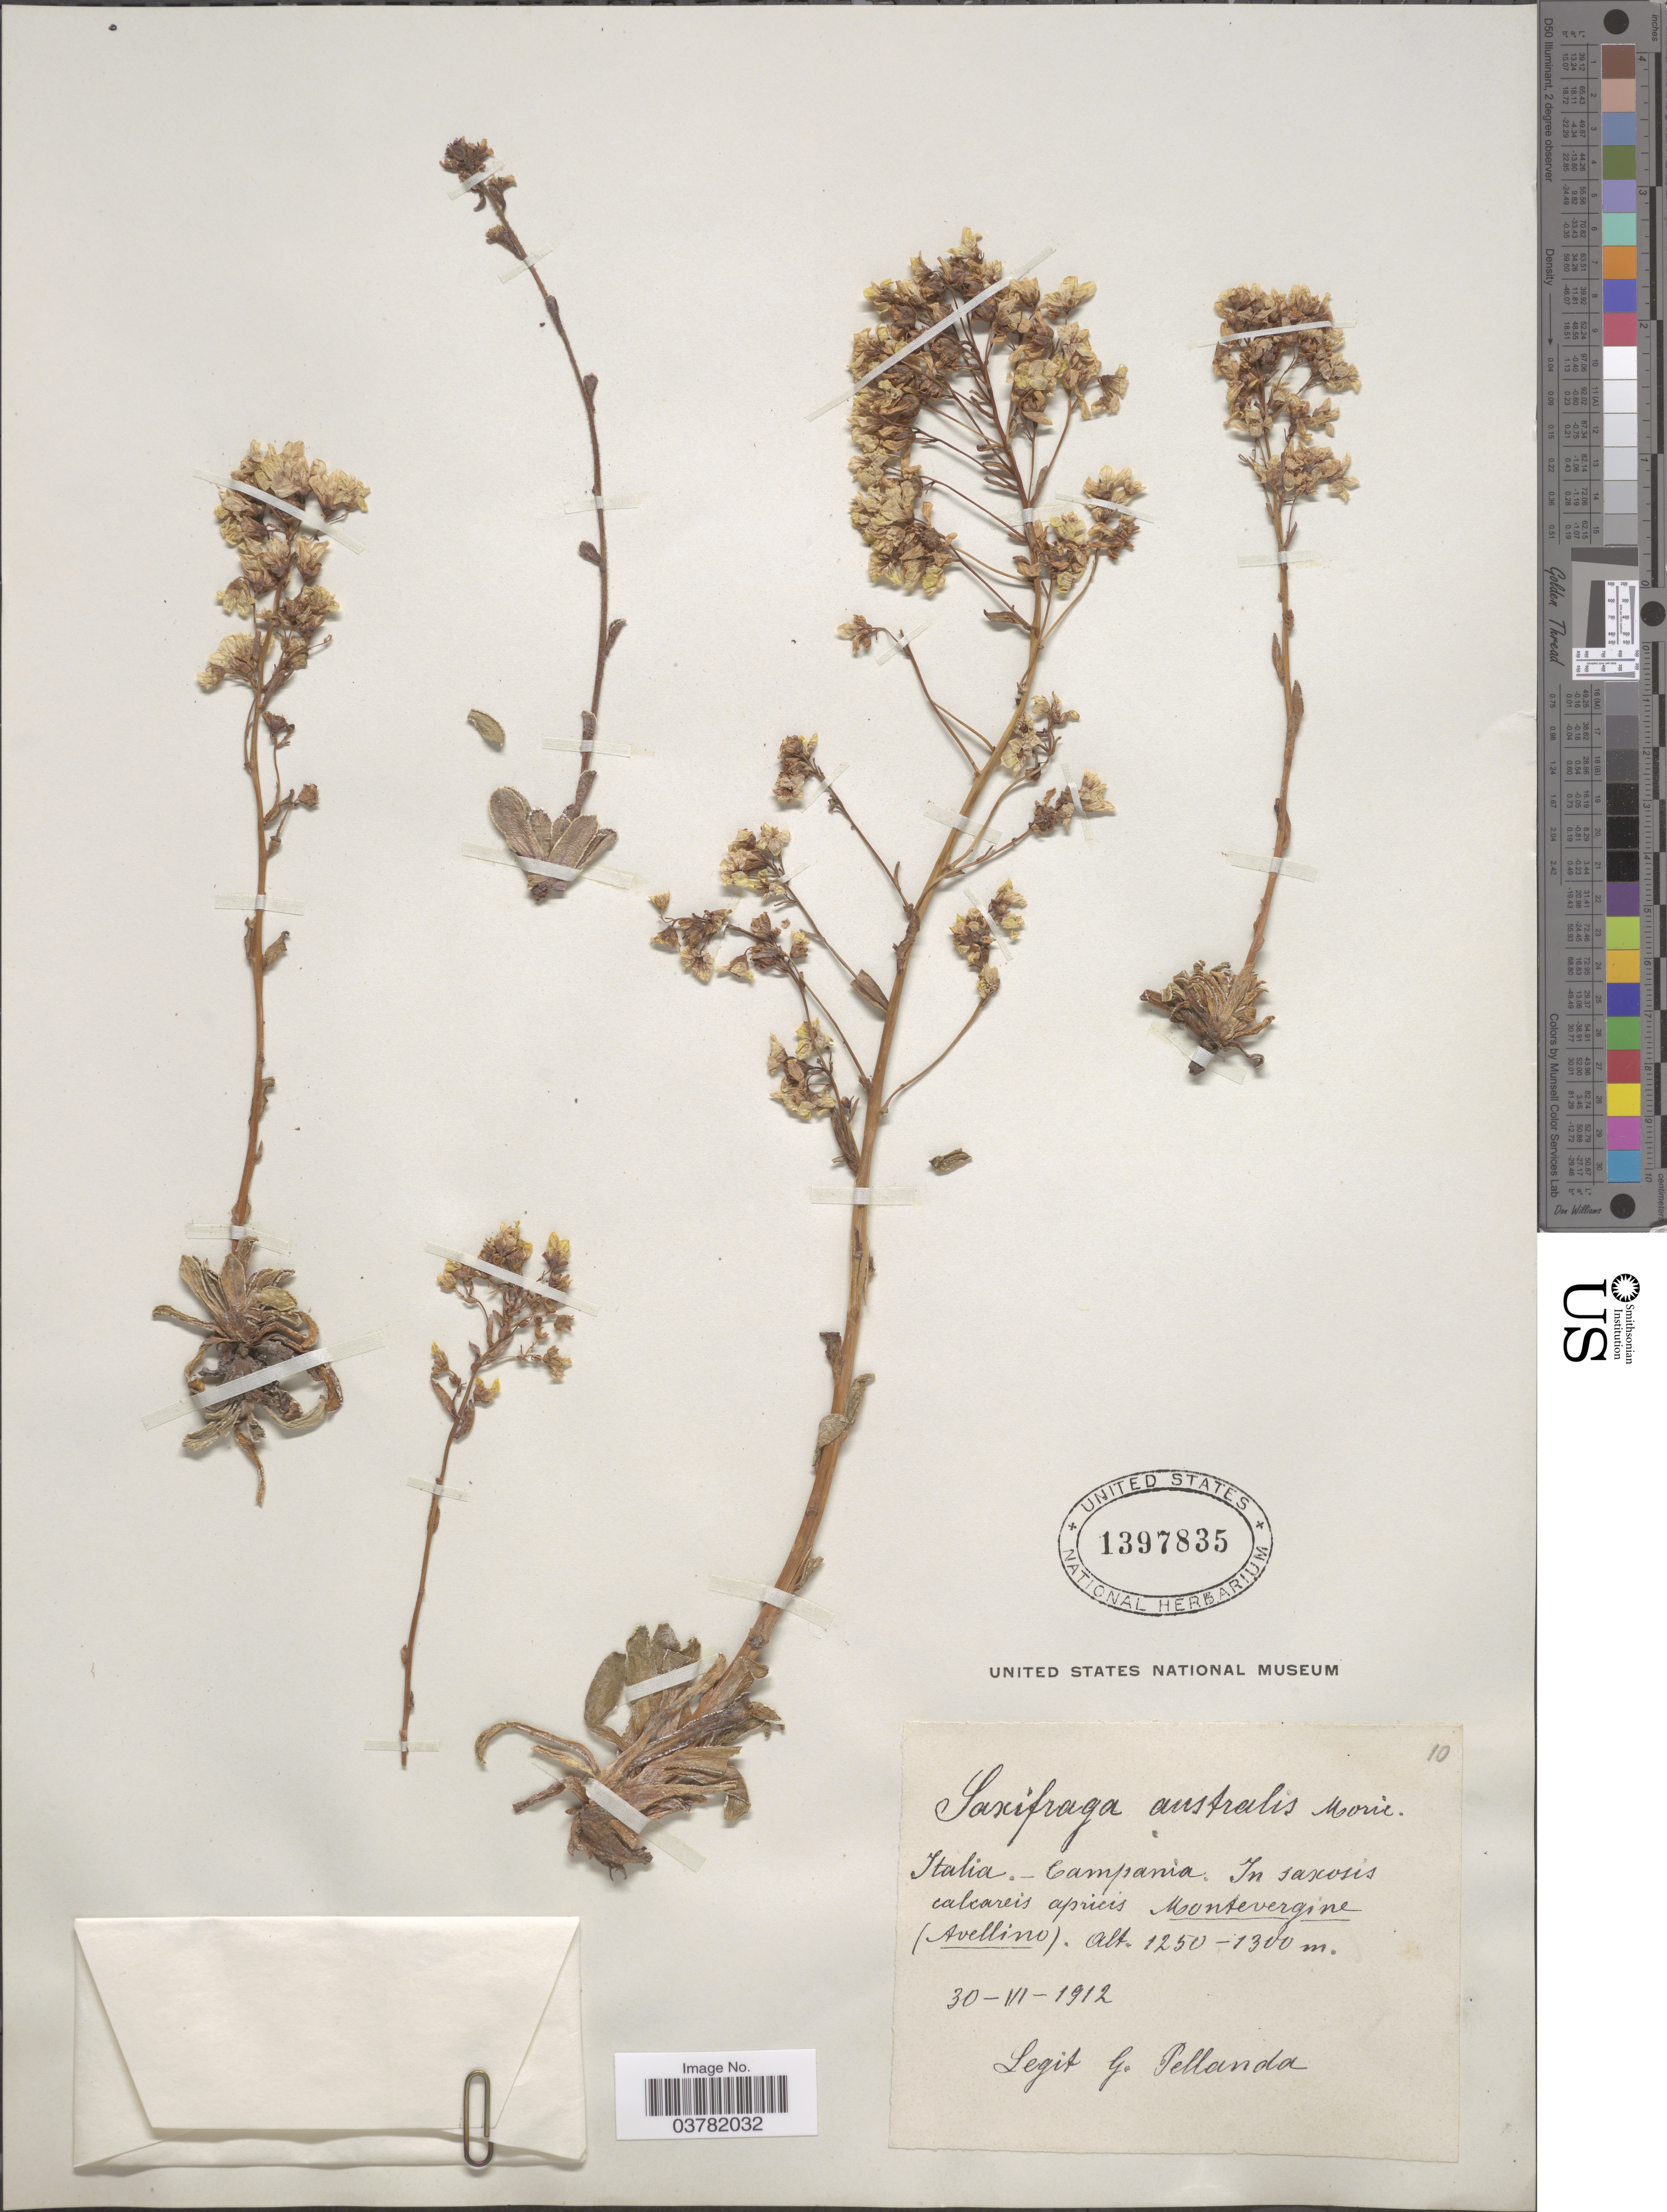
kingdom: Plantae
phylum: Tracheophyta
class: Magnoliopsida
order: Saxifragales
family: Saxifragaceae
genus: Saxifraga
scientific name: Saxifraga australis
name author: Moric.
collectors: G. Pellanda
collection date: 1912-06-30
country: Italy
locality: Campania. In saxosis calcareis apricis Montevergine (Avellino).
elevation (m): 1250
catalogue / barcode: US 1397835